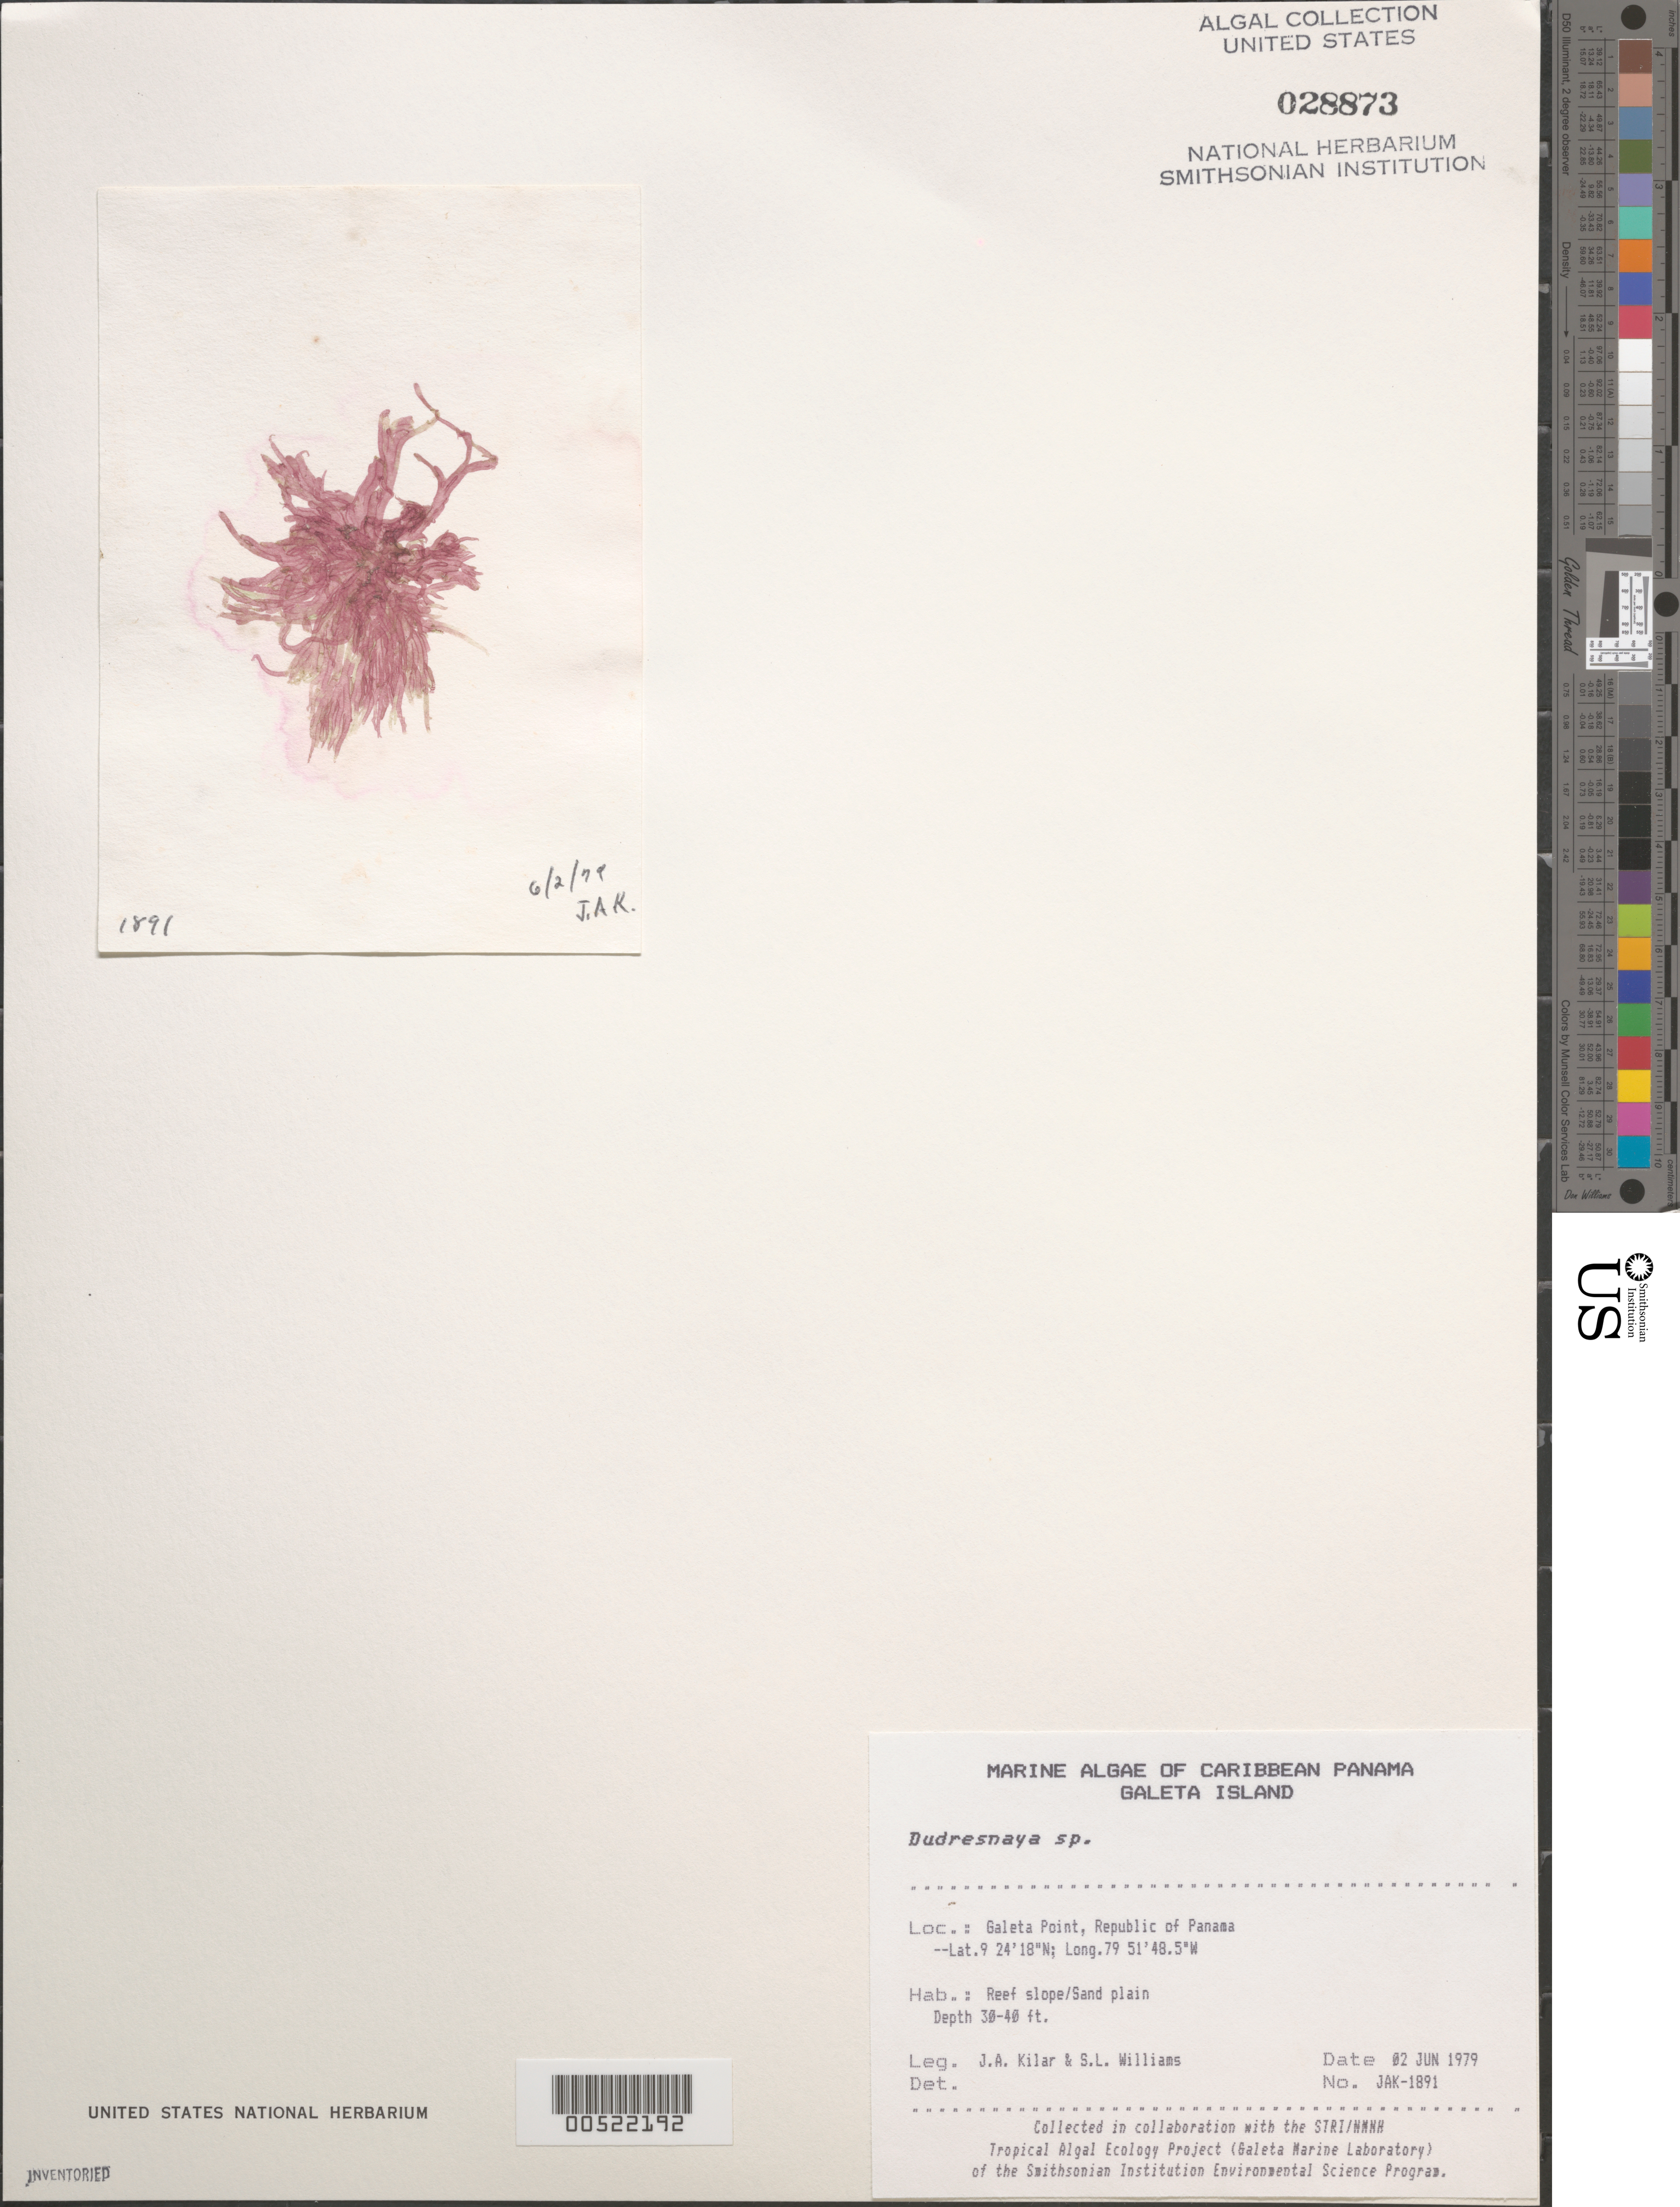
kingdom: Plantae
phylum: Rhodophyta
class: Florideophyceae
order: Gigartinales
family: Dumontiaceae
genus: Dudresnaya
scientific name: Dudresnaya sp.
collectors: J. A. Kilar & S. L. Williams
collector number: JAK-1891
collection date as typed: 02 Jun 1979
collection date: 1979-06-02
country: Panama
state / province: Colón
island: Galeta Island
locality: Galeta Point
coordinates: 9 24' 18" N, 79 51' 48.5" W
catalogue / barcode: US 28873